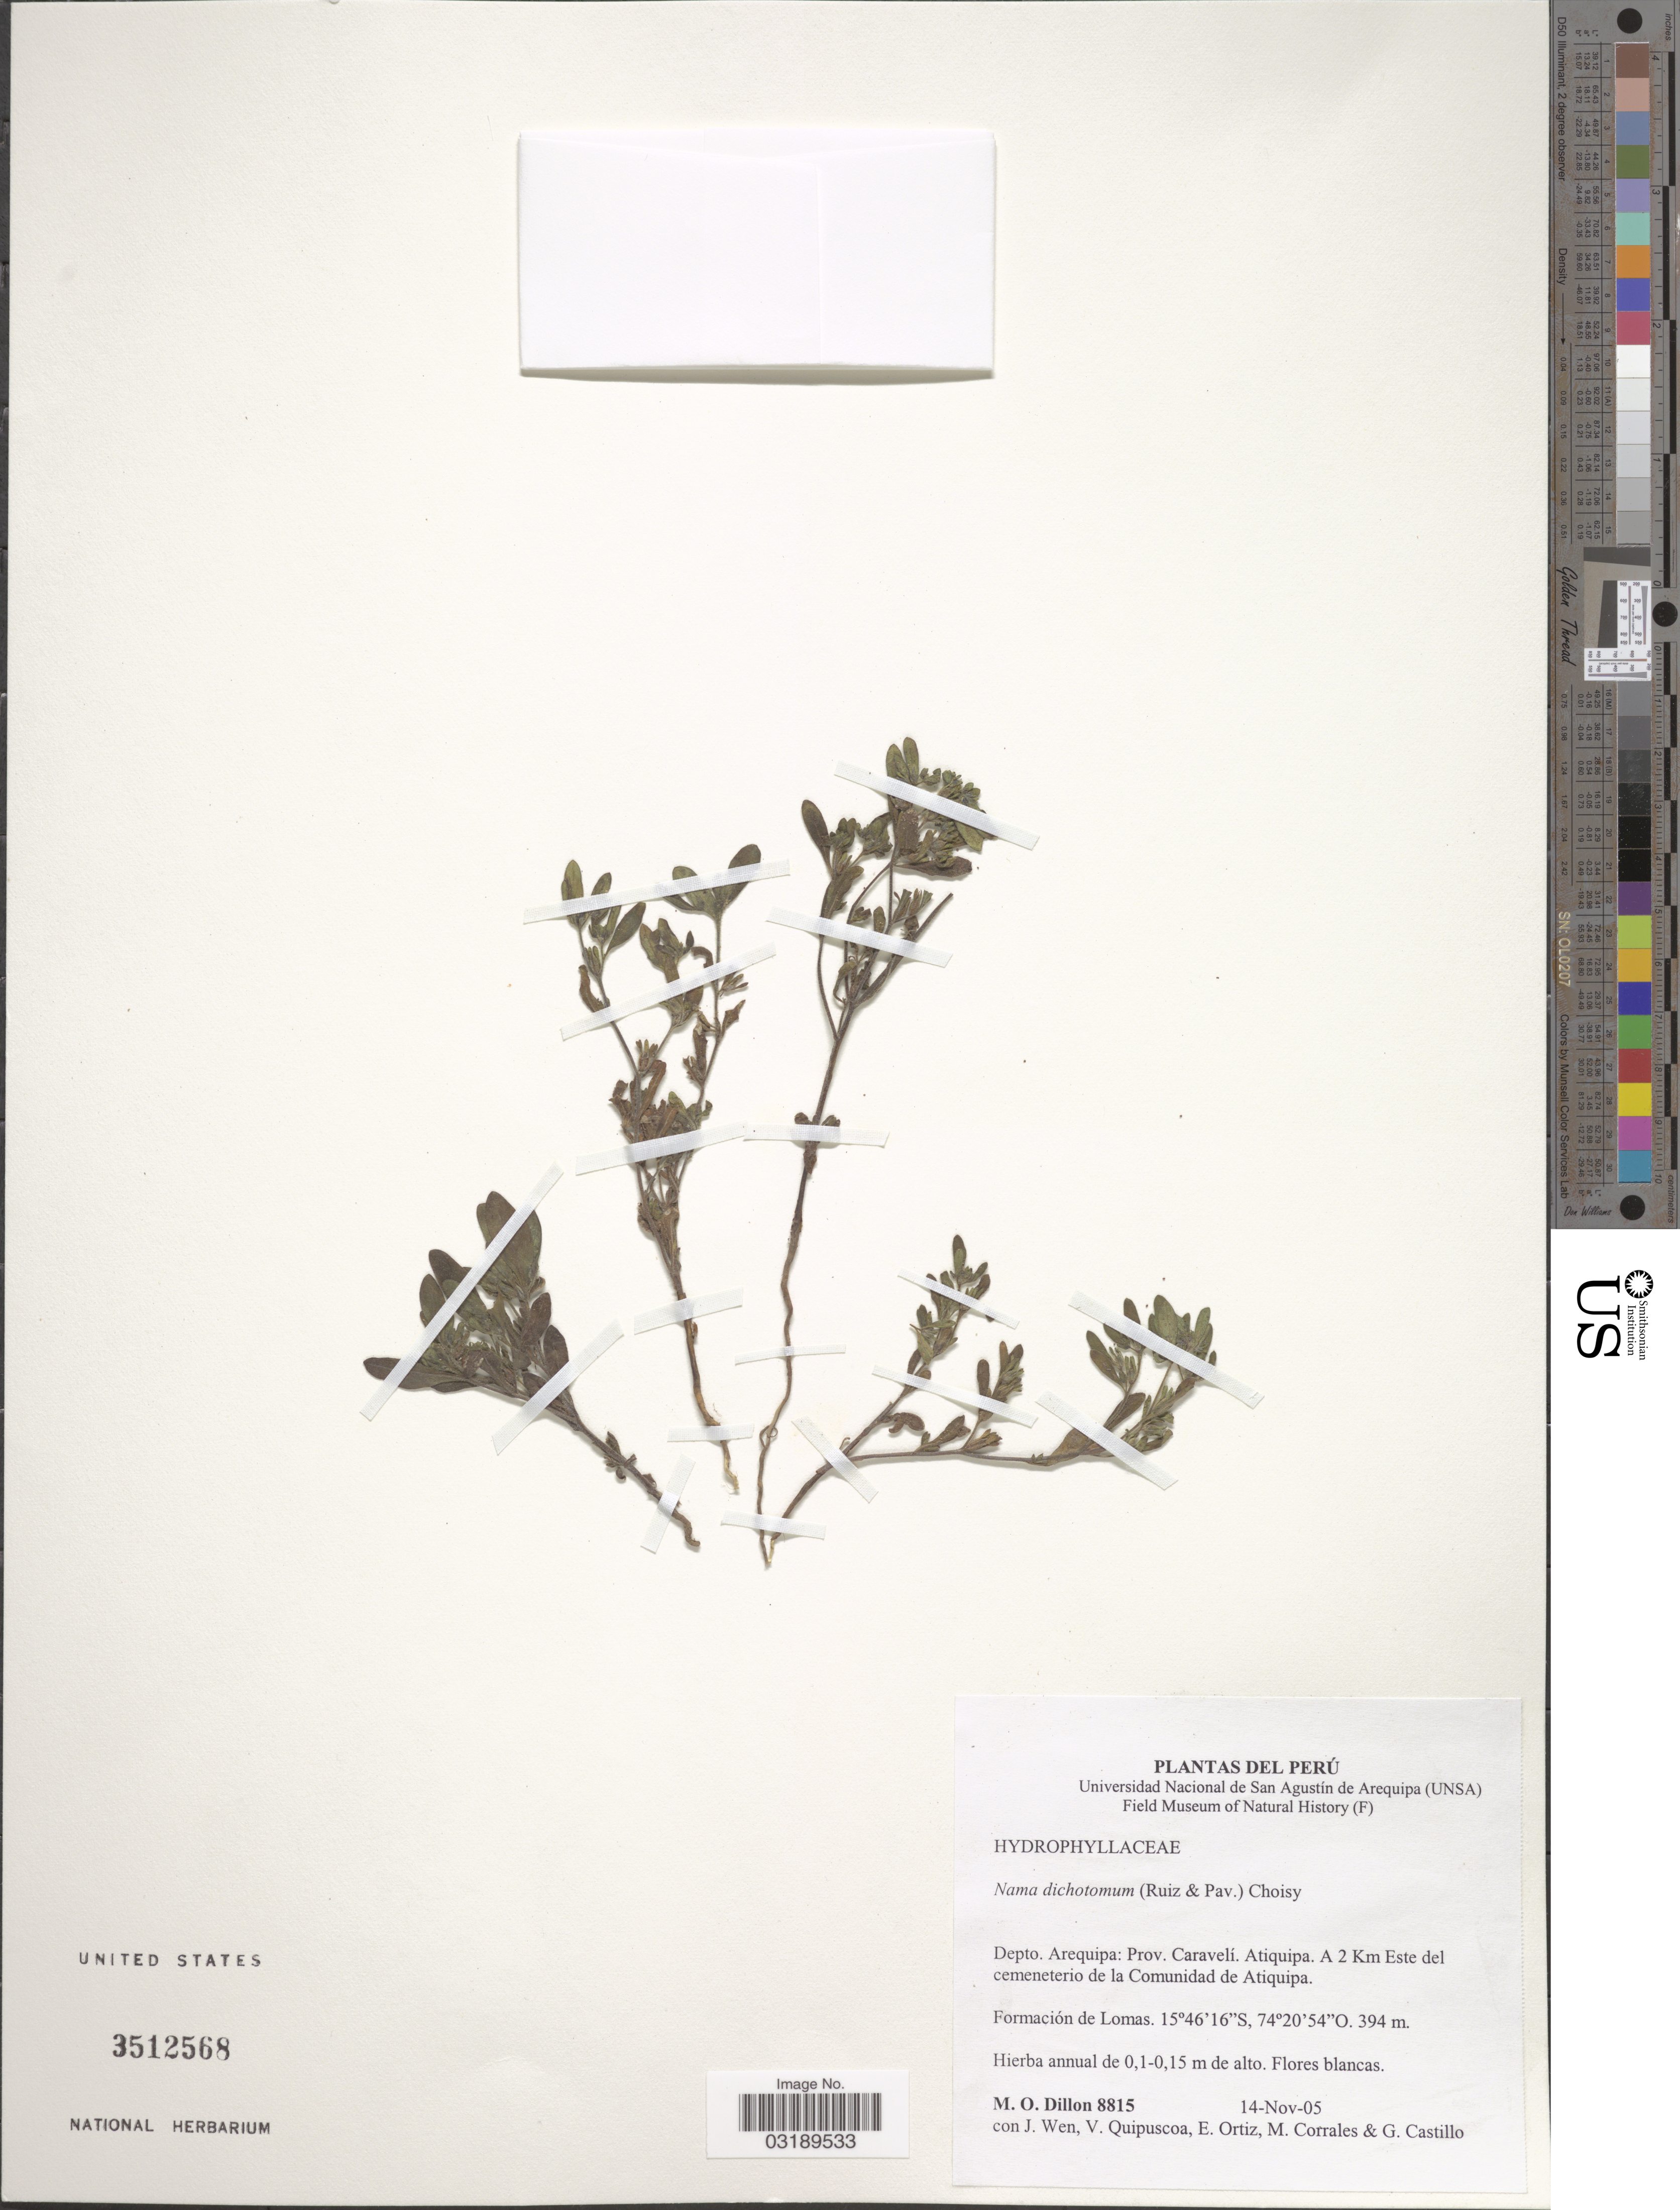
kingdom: Plantae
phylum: Tracheophyta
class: Magnoliopsida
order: Boraginales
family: Namaceae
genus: Nama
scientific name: Nama dichotoma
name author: (Ruiz & Pav.) Choisy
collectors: M. O. Dillon, J. Wen, V. Quipuscoa, E. Ortiz & et al.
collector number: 8815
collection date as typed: Transcribed d/m/y: 14/11/5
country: Peru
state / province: Arequipa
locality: Depto. Arequipa: Prov. Caravelí. Atiquipa. A 2 Km Este del cemeneterio de la Comunidad de Atiquipa.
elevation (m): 394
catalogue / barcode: US 3512568